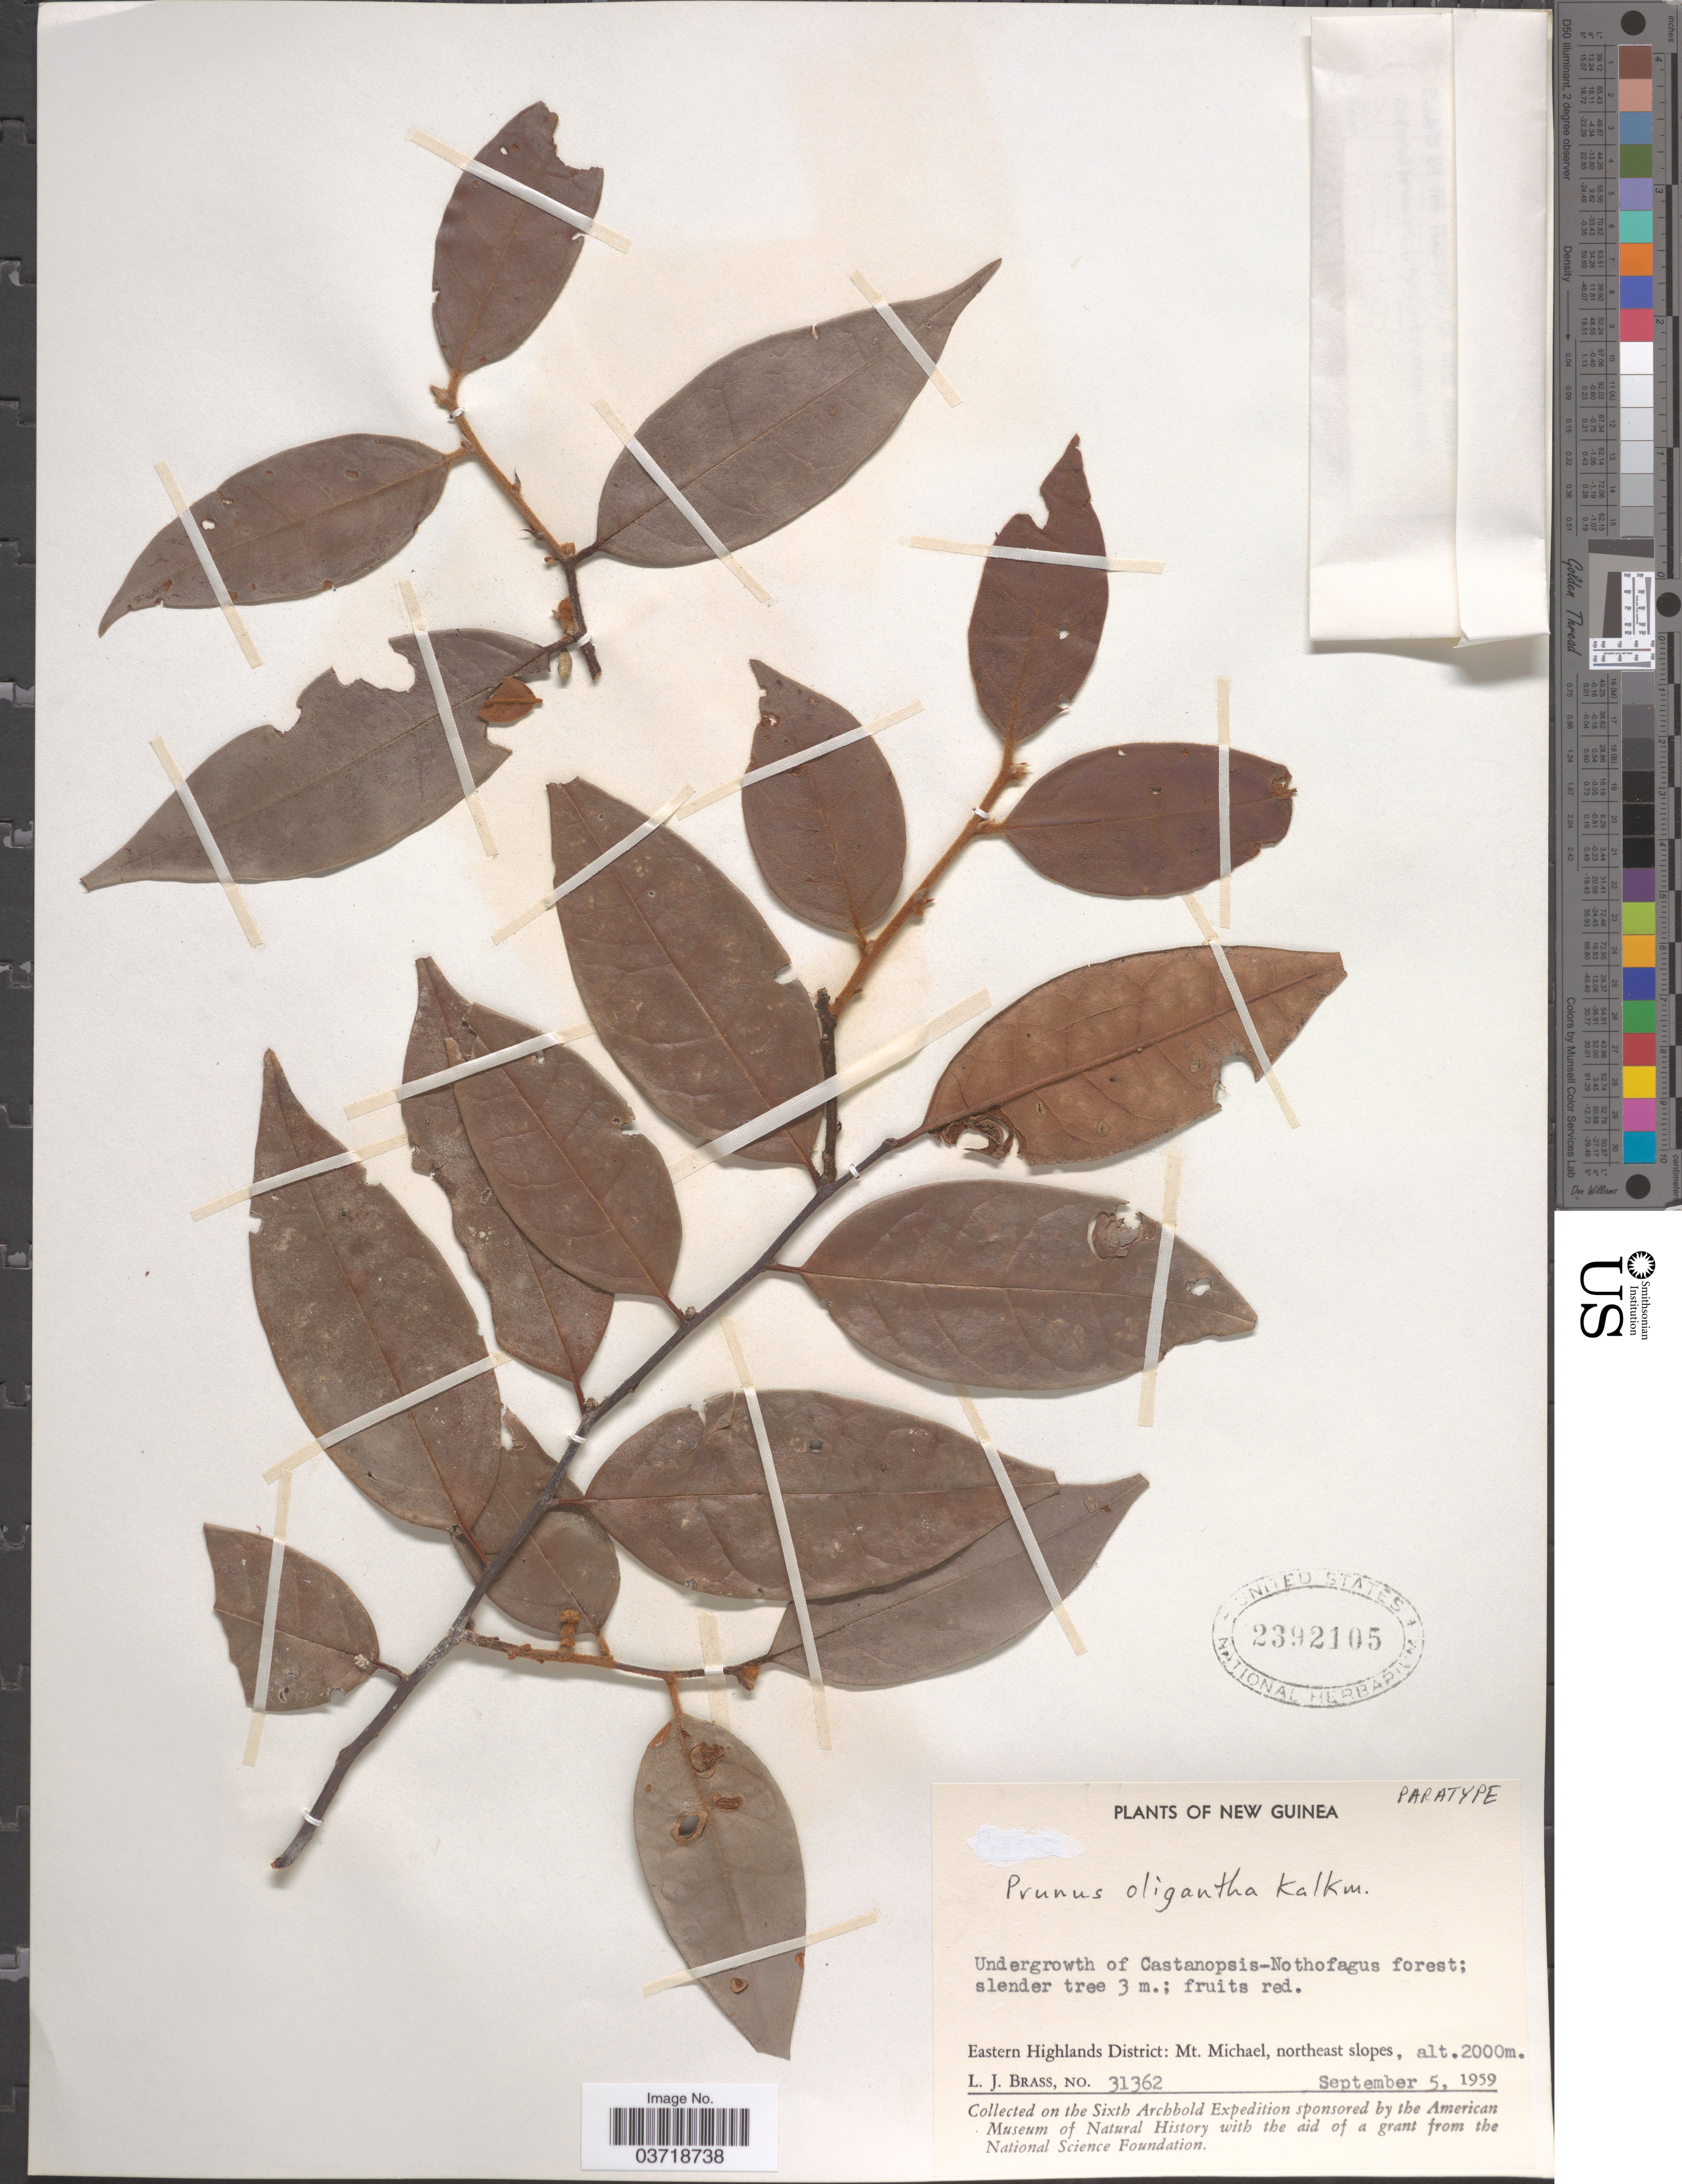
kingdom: Plantae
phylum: Tracheophyta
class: Magnoliopsida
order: Rosales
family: Rosaceae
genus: Prunus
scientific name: Prunus oligantha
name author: Kalkman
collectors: L. J. Brass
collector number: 31362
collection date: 1959-09-05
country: Papua New Guinea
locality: New Guinea. Eastern Highlands District: Mt. Michael, northeast slopes.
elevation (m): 2000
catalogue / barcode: US 2392105